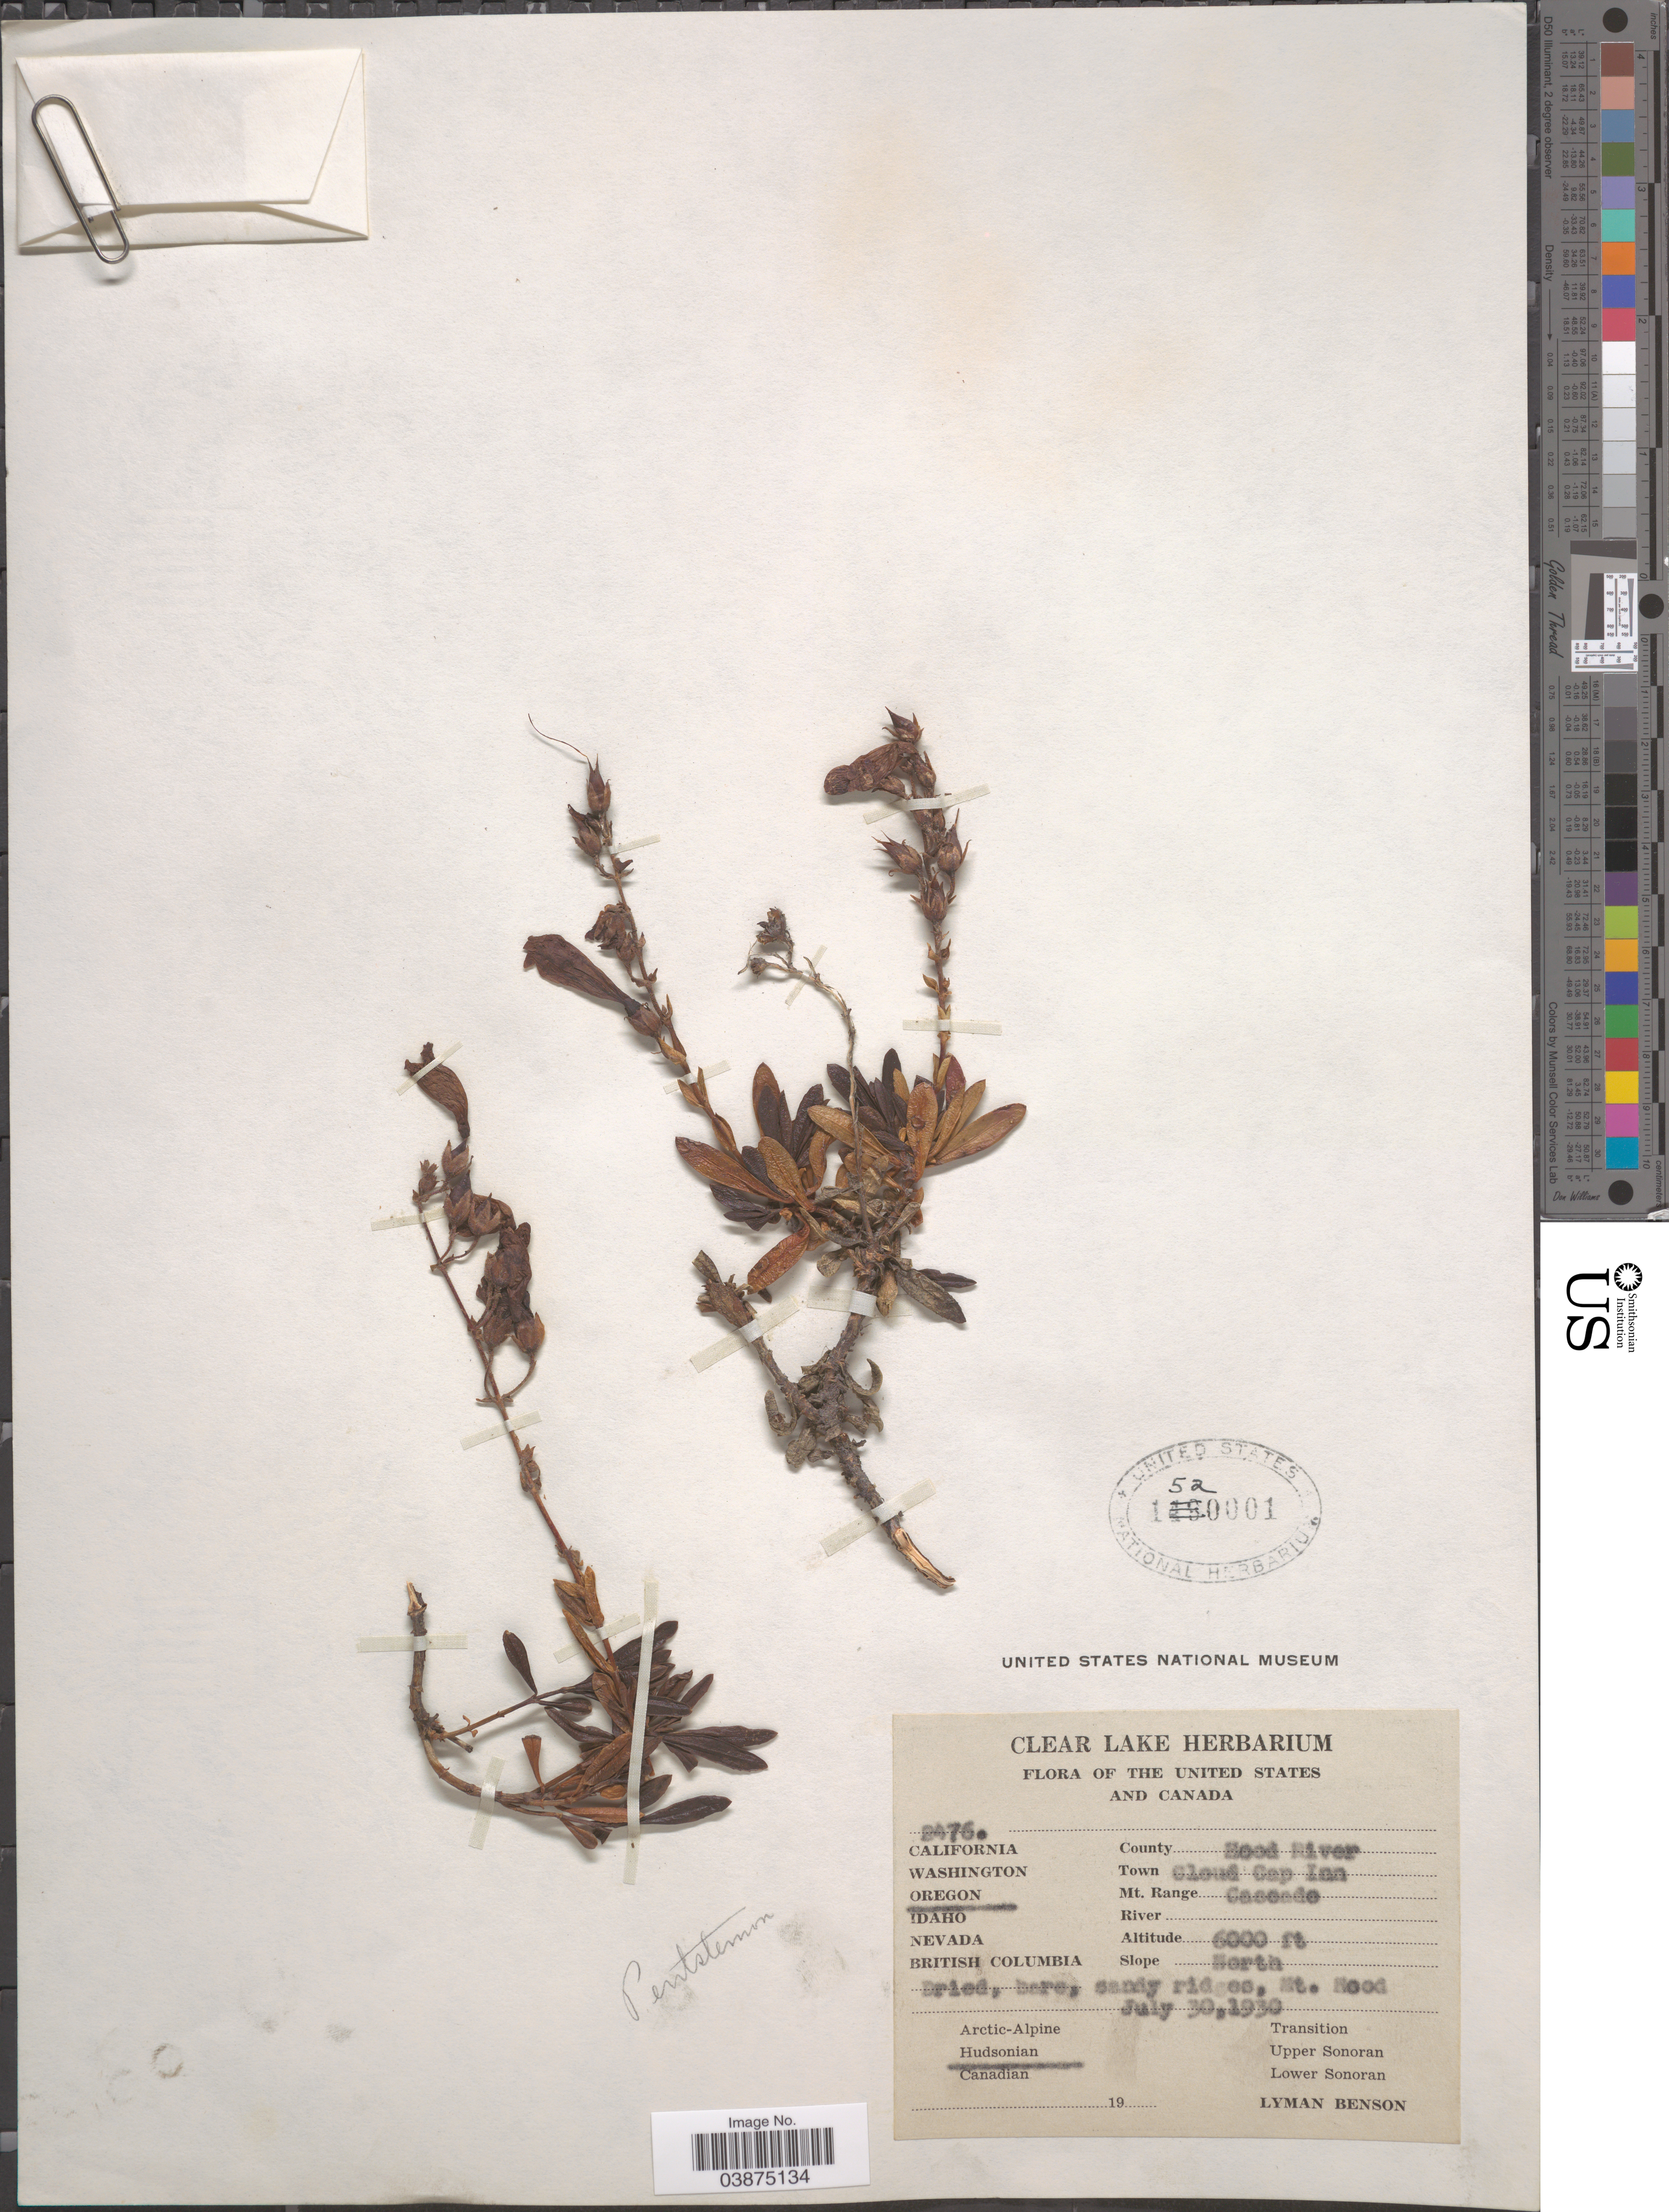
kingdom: Plantae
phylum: Tracheophyta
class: Magnoliopsida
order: Lamiales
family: Plantaginaceae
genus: Penstemon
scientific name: Penstemon fruticosus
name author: (Pursh) Greene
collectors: L. D. Benson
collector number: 2476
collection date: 1930-07-30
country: United States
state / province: Oregon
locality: County Hood River. Town Cloud Cap Inn. Mt. Range Cascade. Slope North. Mt. Hood. Hudsonian.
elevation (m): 1829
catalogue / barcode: US 1520001